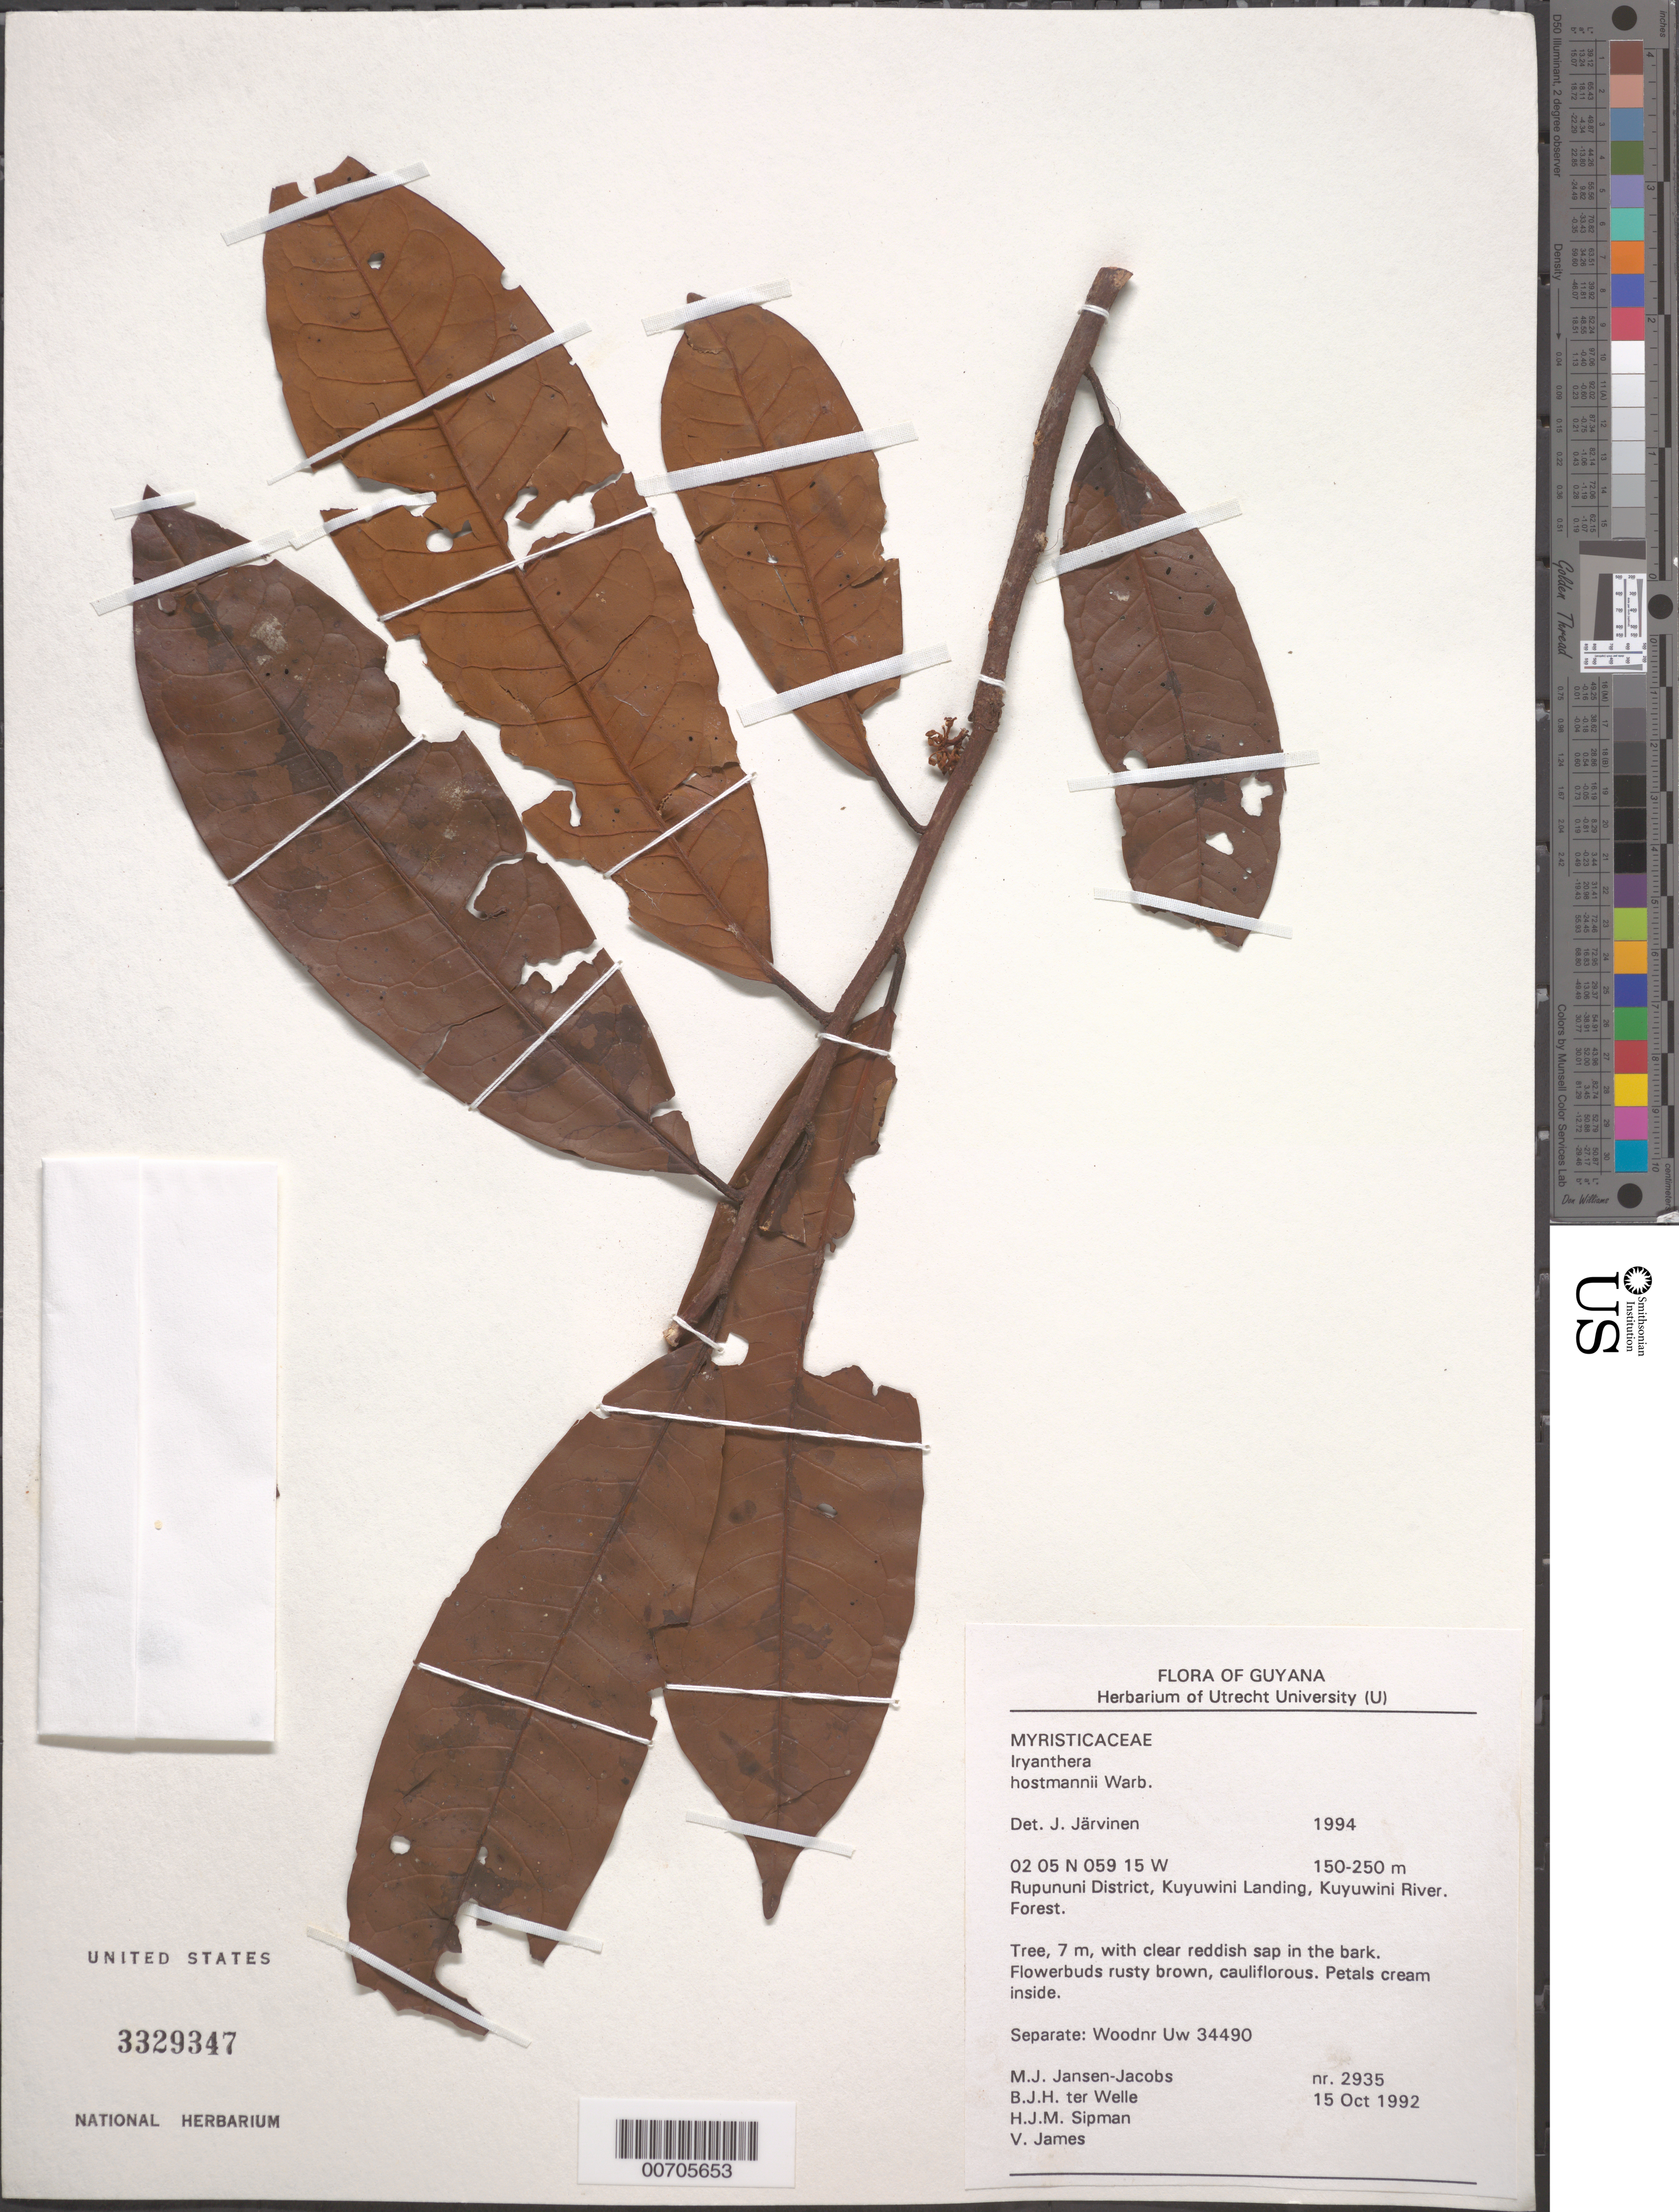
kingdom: Plantae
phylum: Tracheophyta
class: Magnoliopsida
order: Magnoliales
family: Myristicaceae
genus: Iryanthera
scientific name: Iryanthera hostmannii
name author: (Benth.) Warb.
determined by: Järvinen, J.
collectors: M. J. Jansen-Jacobs, B. Welle, H. J. M. Sipman & V. James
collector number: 2935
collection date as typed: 15-Oct-92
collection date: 1992-10-15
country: Guyana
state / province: U. Takutu-U. Essequibo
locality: Kuyuwini Landing, Kuyuwini River, Rupununi District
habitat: Forest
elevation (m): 150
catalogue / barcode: US 3329347